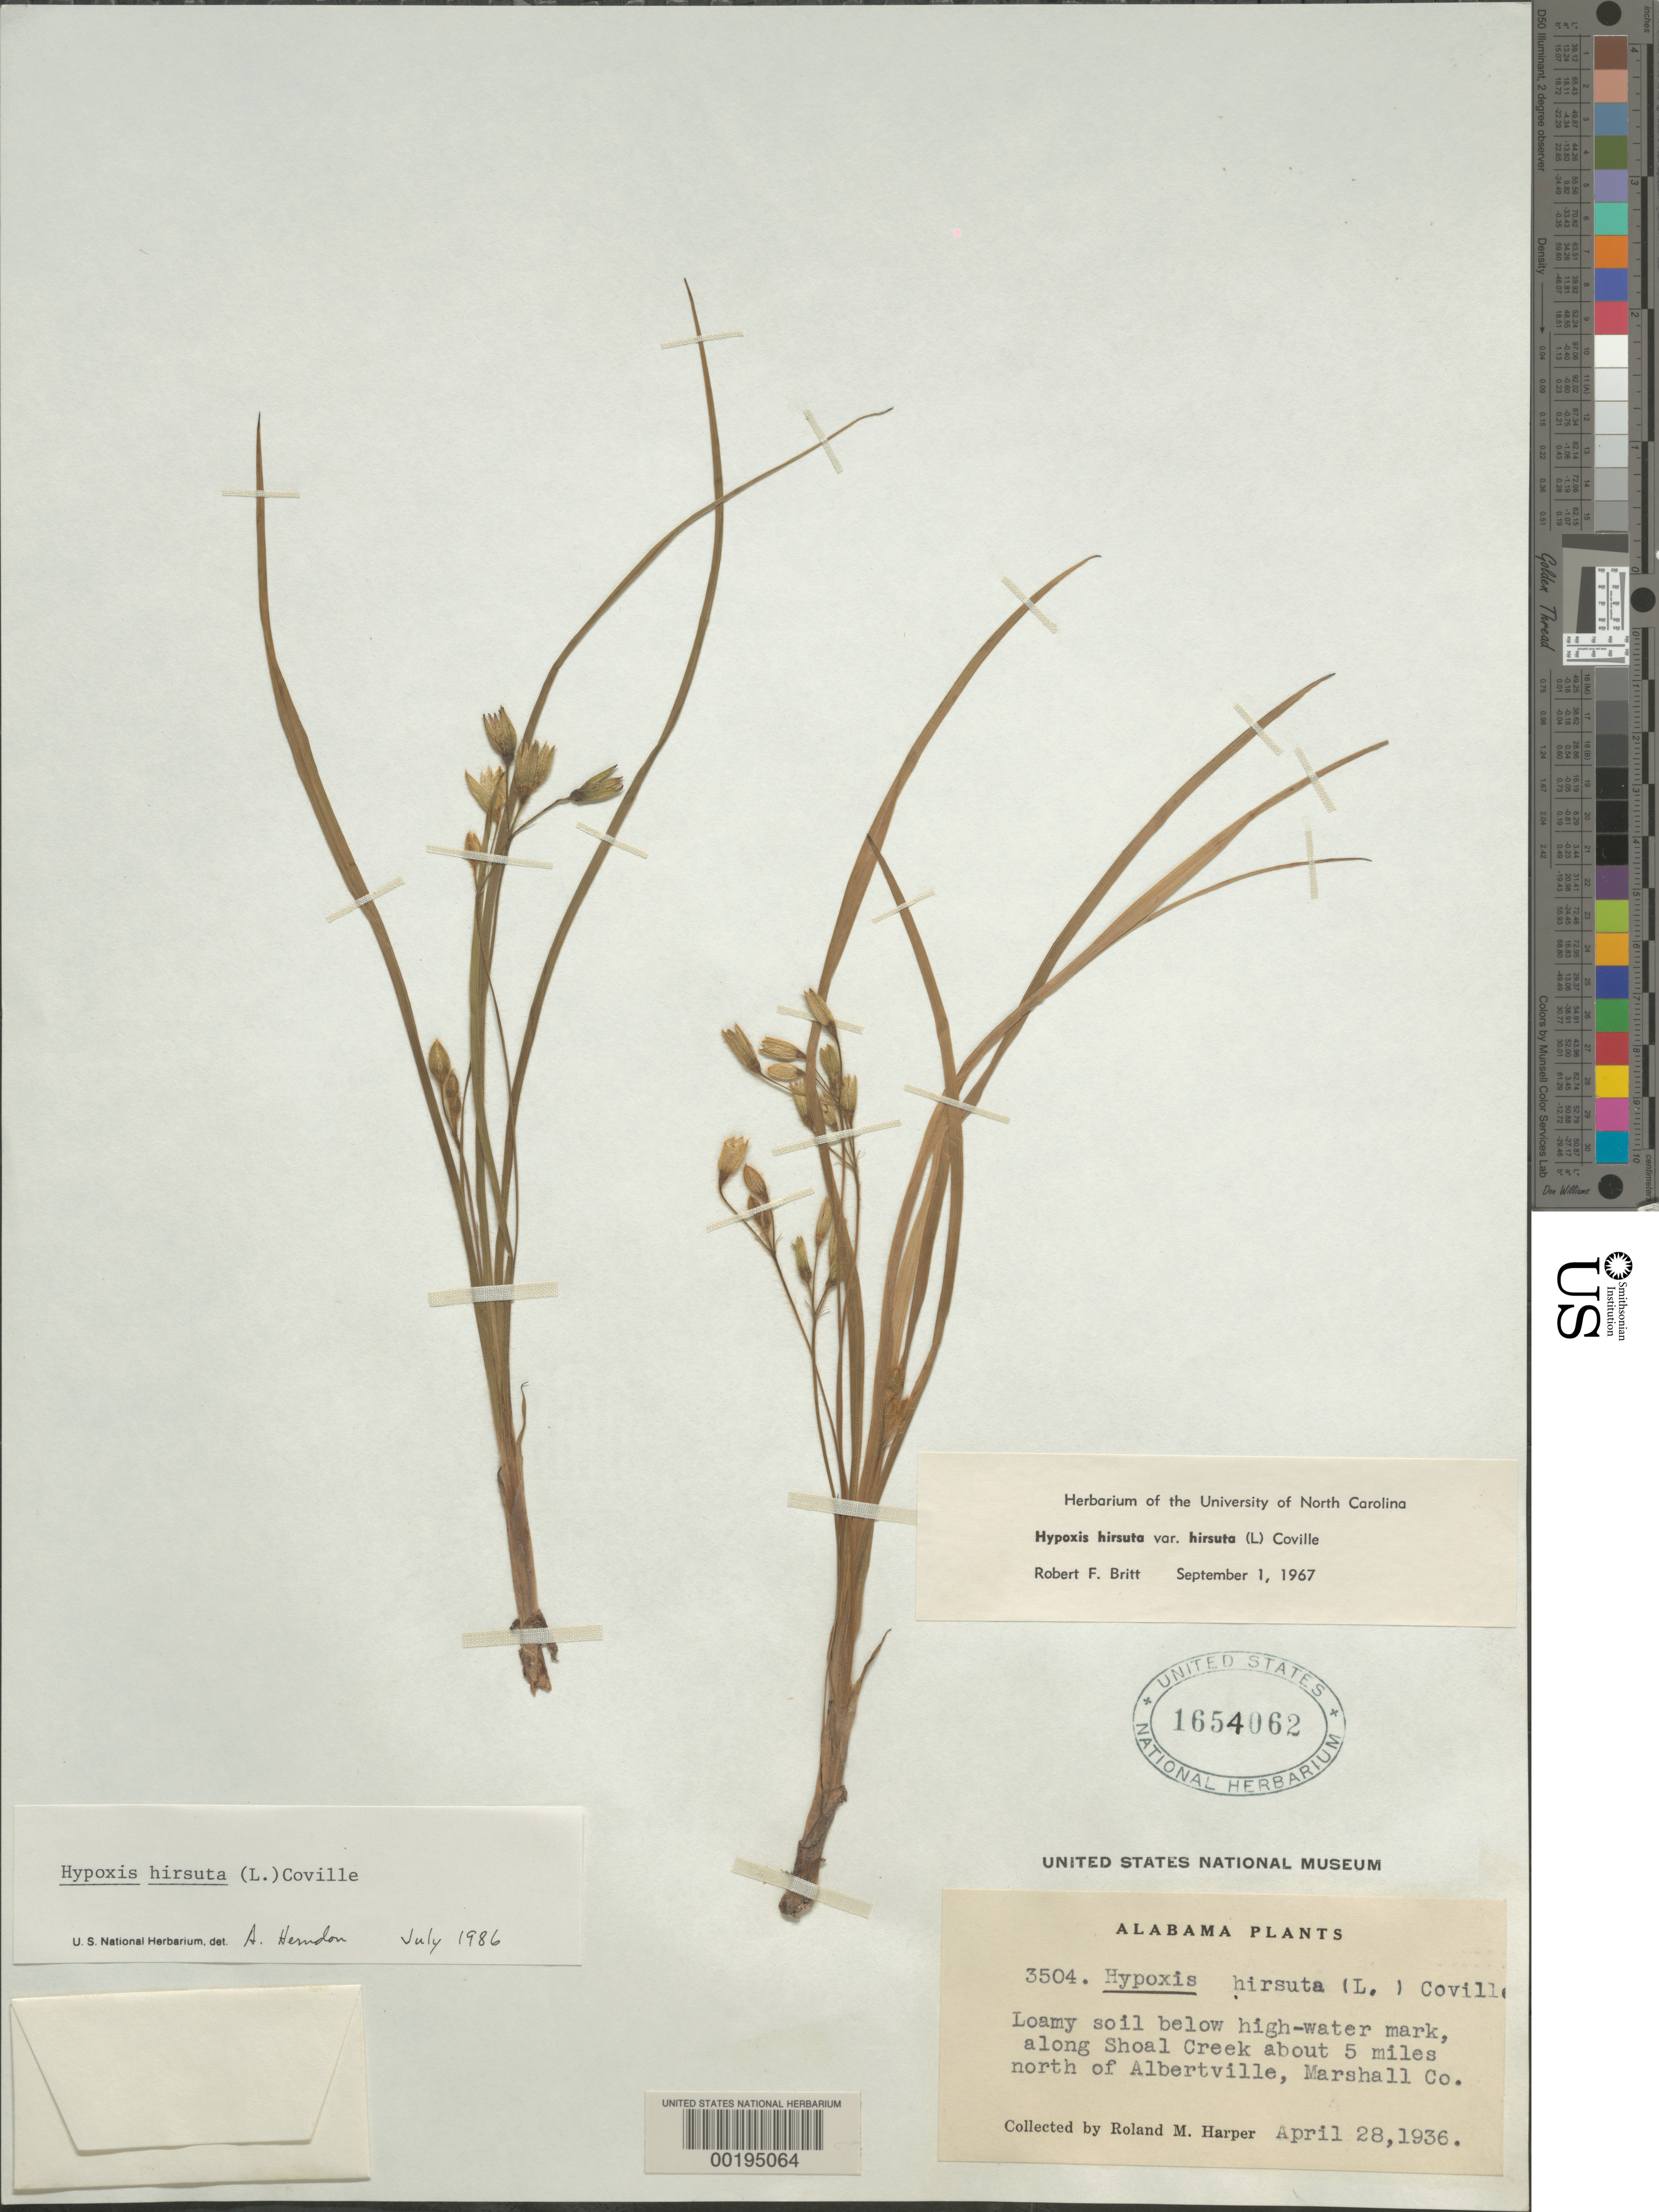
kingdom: Plantae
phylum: Tracheophyta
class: Liliopsida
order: Asparagales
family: Hypoxidaceae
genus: Hypoxis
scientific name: Hypoxis hirsuta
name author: (L.) Coville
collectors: R. M. Harper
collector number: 3504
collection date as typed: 28 Apr 1936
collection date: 1936-04-28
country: United States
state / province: Alabama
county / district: Marshall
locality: Along shoal creek about 5 mi n of albertville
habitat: Loamy soil below high water mark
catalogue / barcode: US 1654062